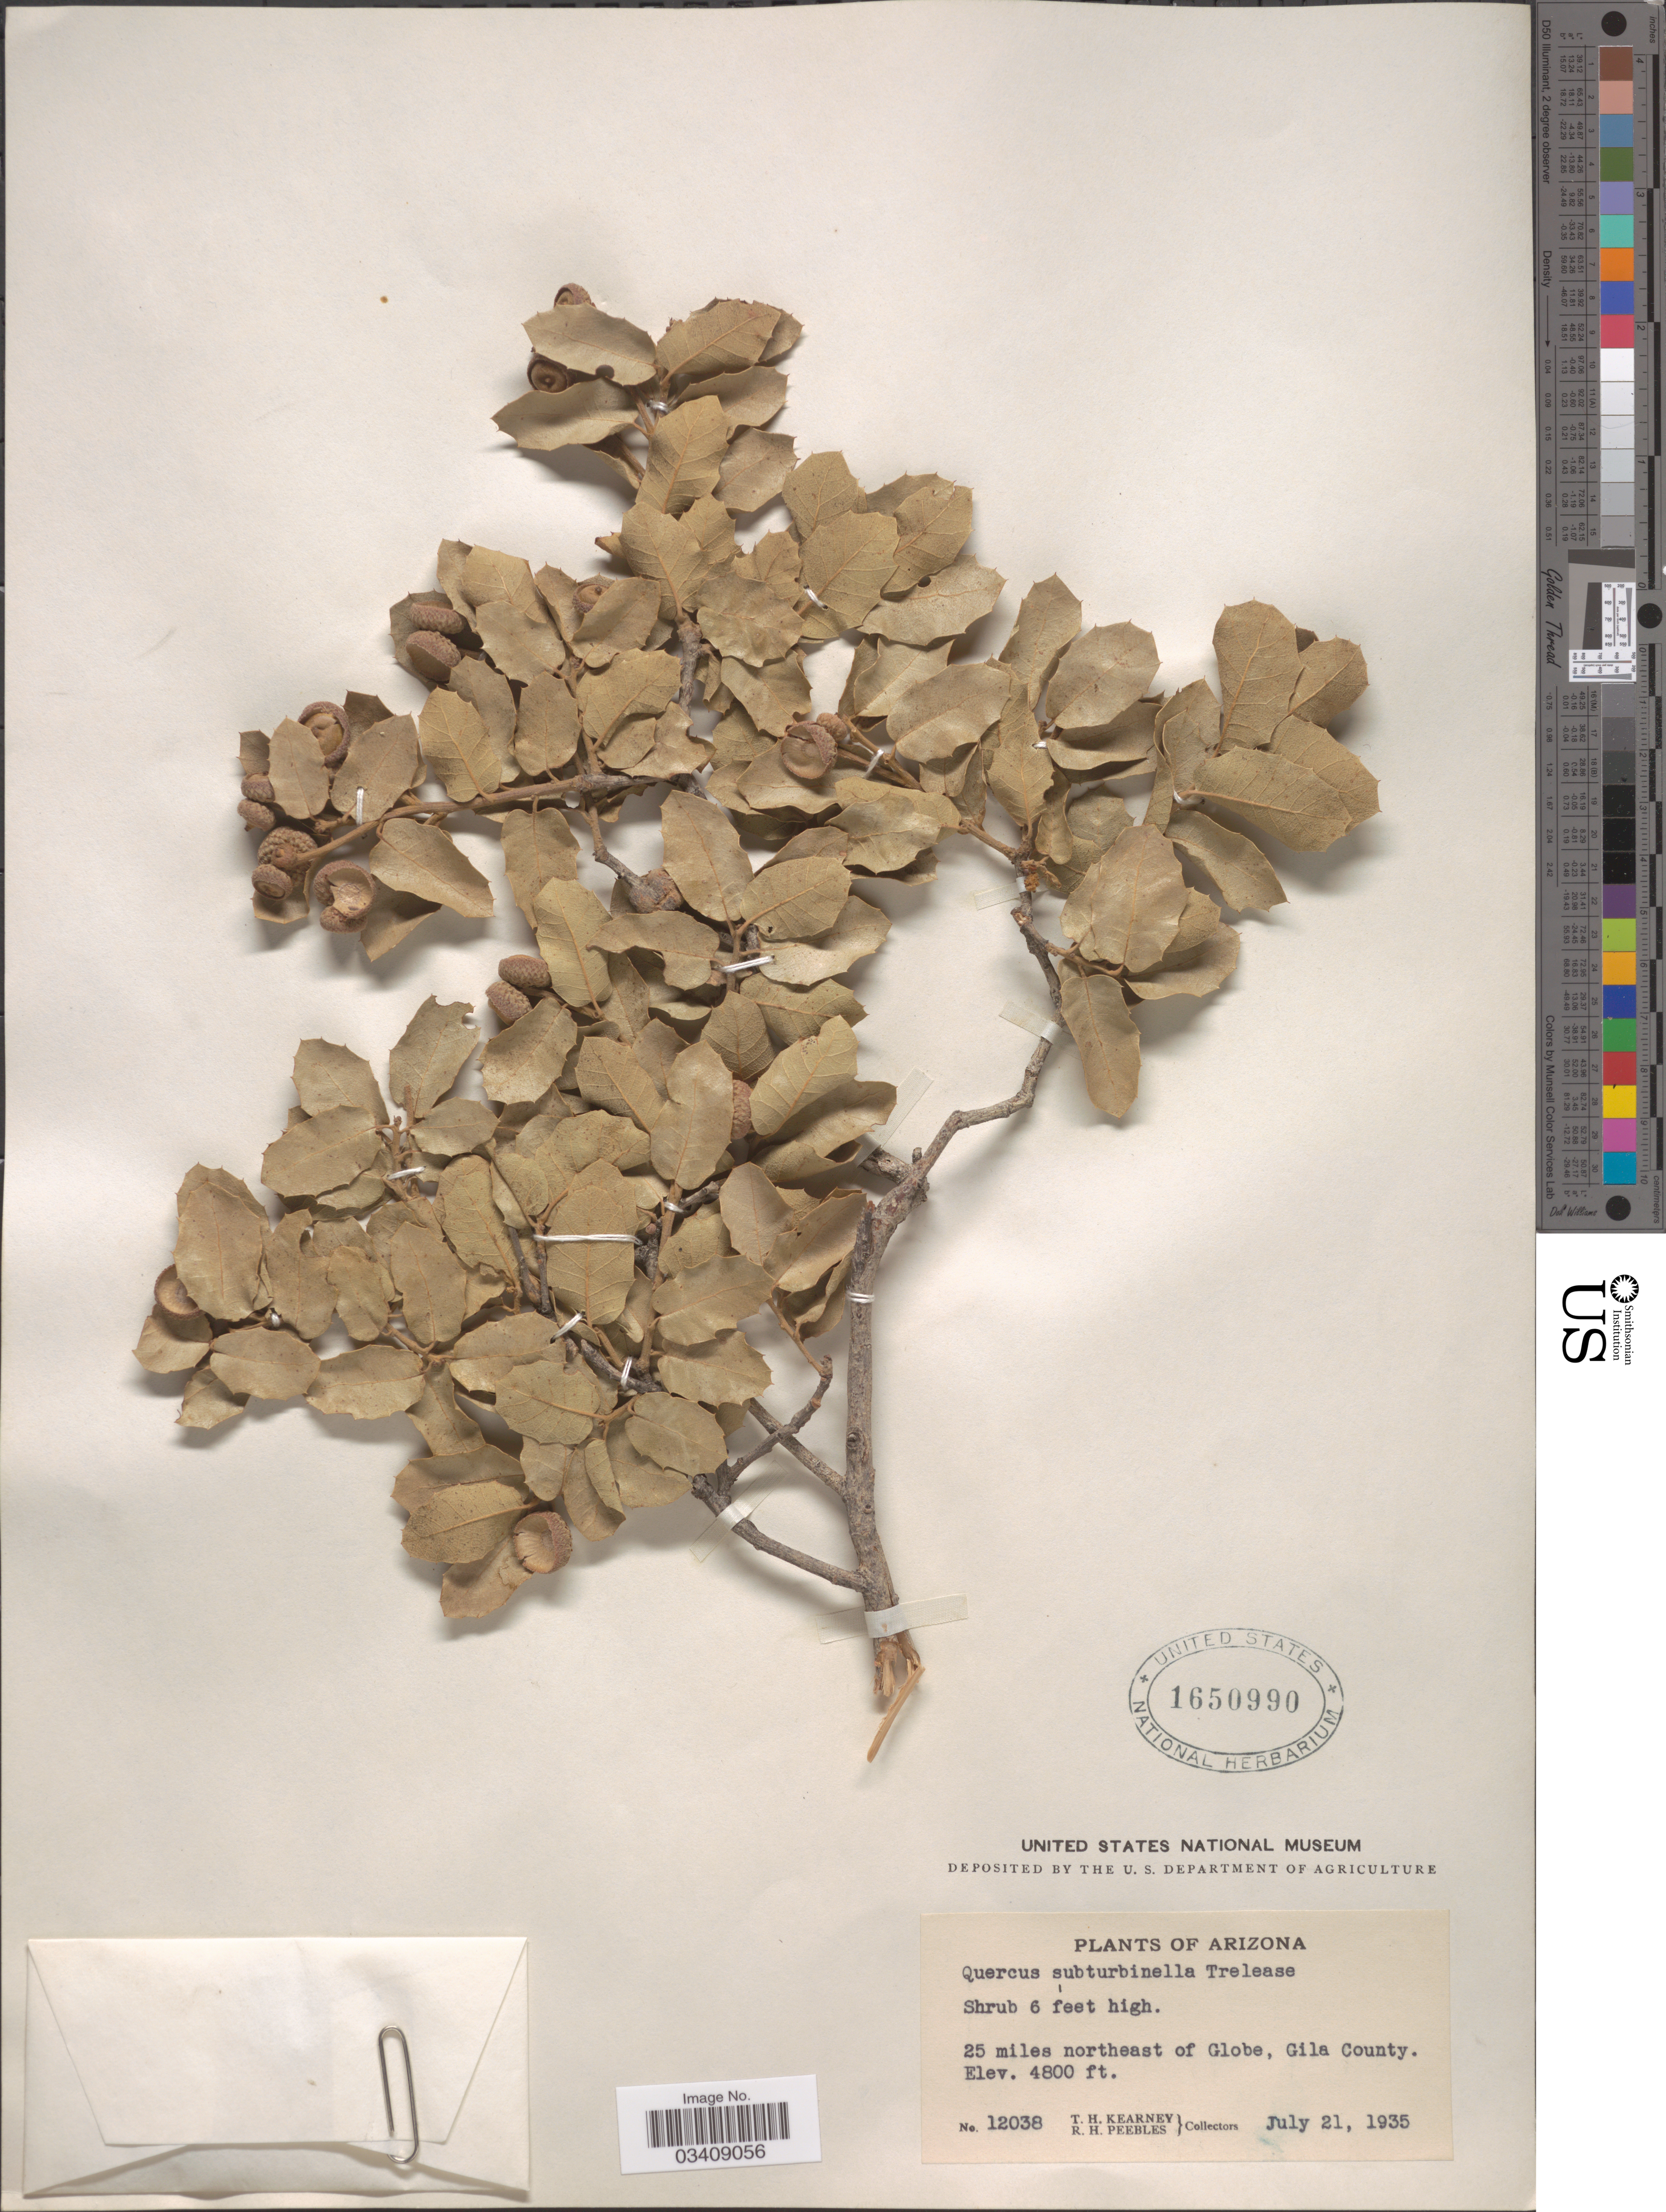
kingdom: Plantae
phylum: Tracheophyta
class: Magnoliopsida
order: Fagales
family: Fagaceae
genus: Quercus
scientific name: Quercus turbinella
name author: Greene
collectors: T. H. Kearney & R. H. Peebles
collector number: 12038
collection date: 1935-07-21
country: United States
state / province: Arizona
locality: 25 miles northeast of Globe, Gila County.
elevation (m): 1463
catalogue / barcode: US 1650990